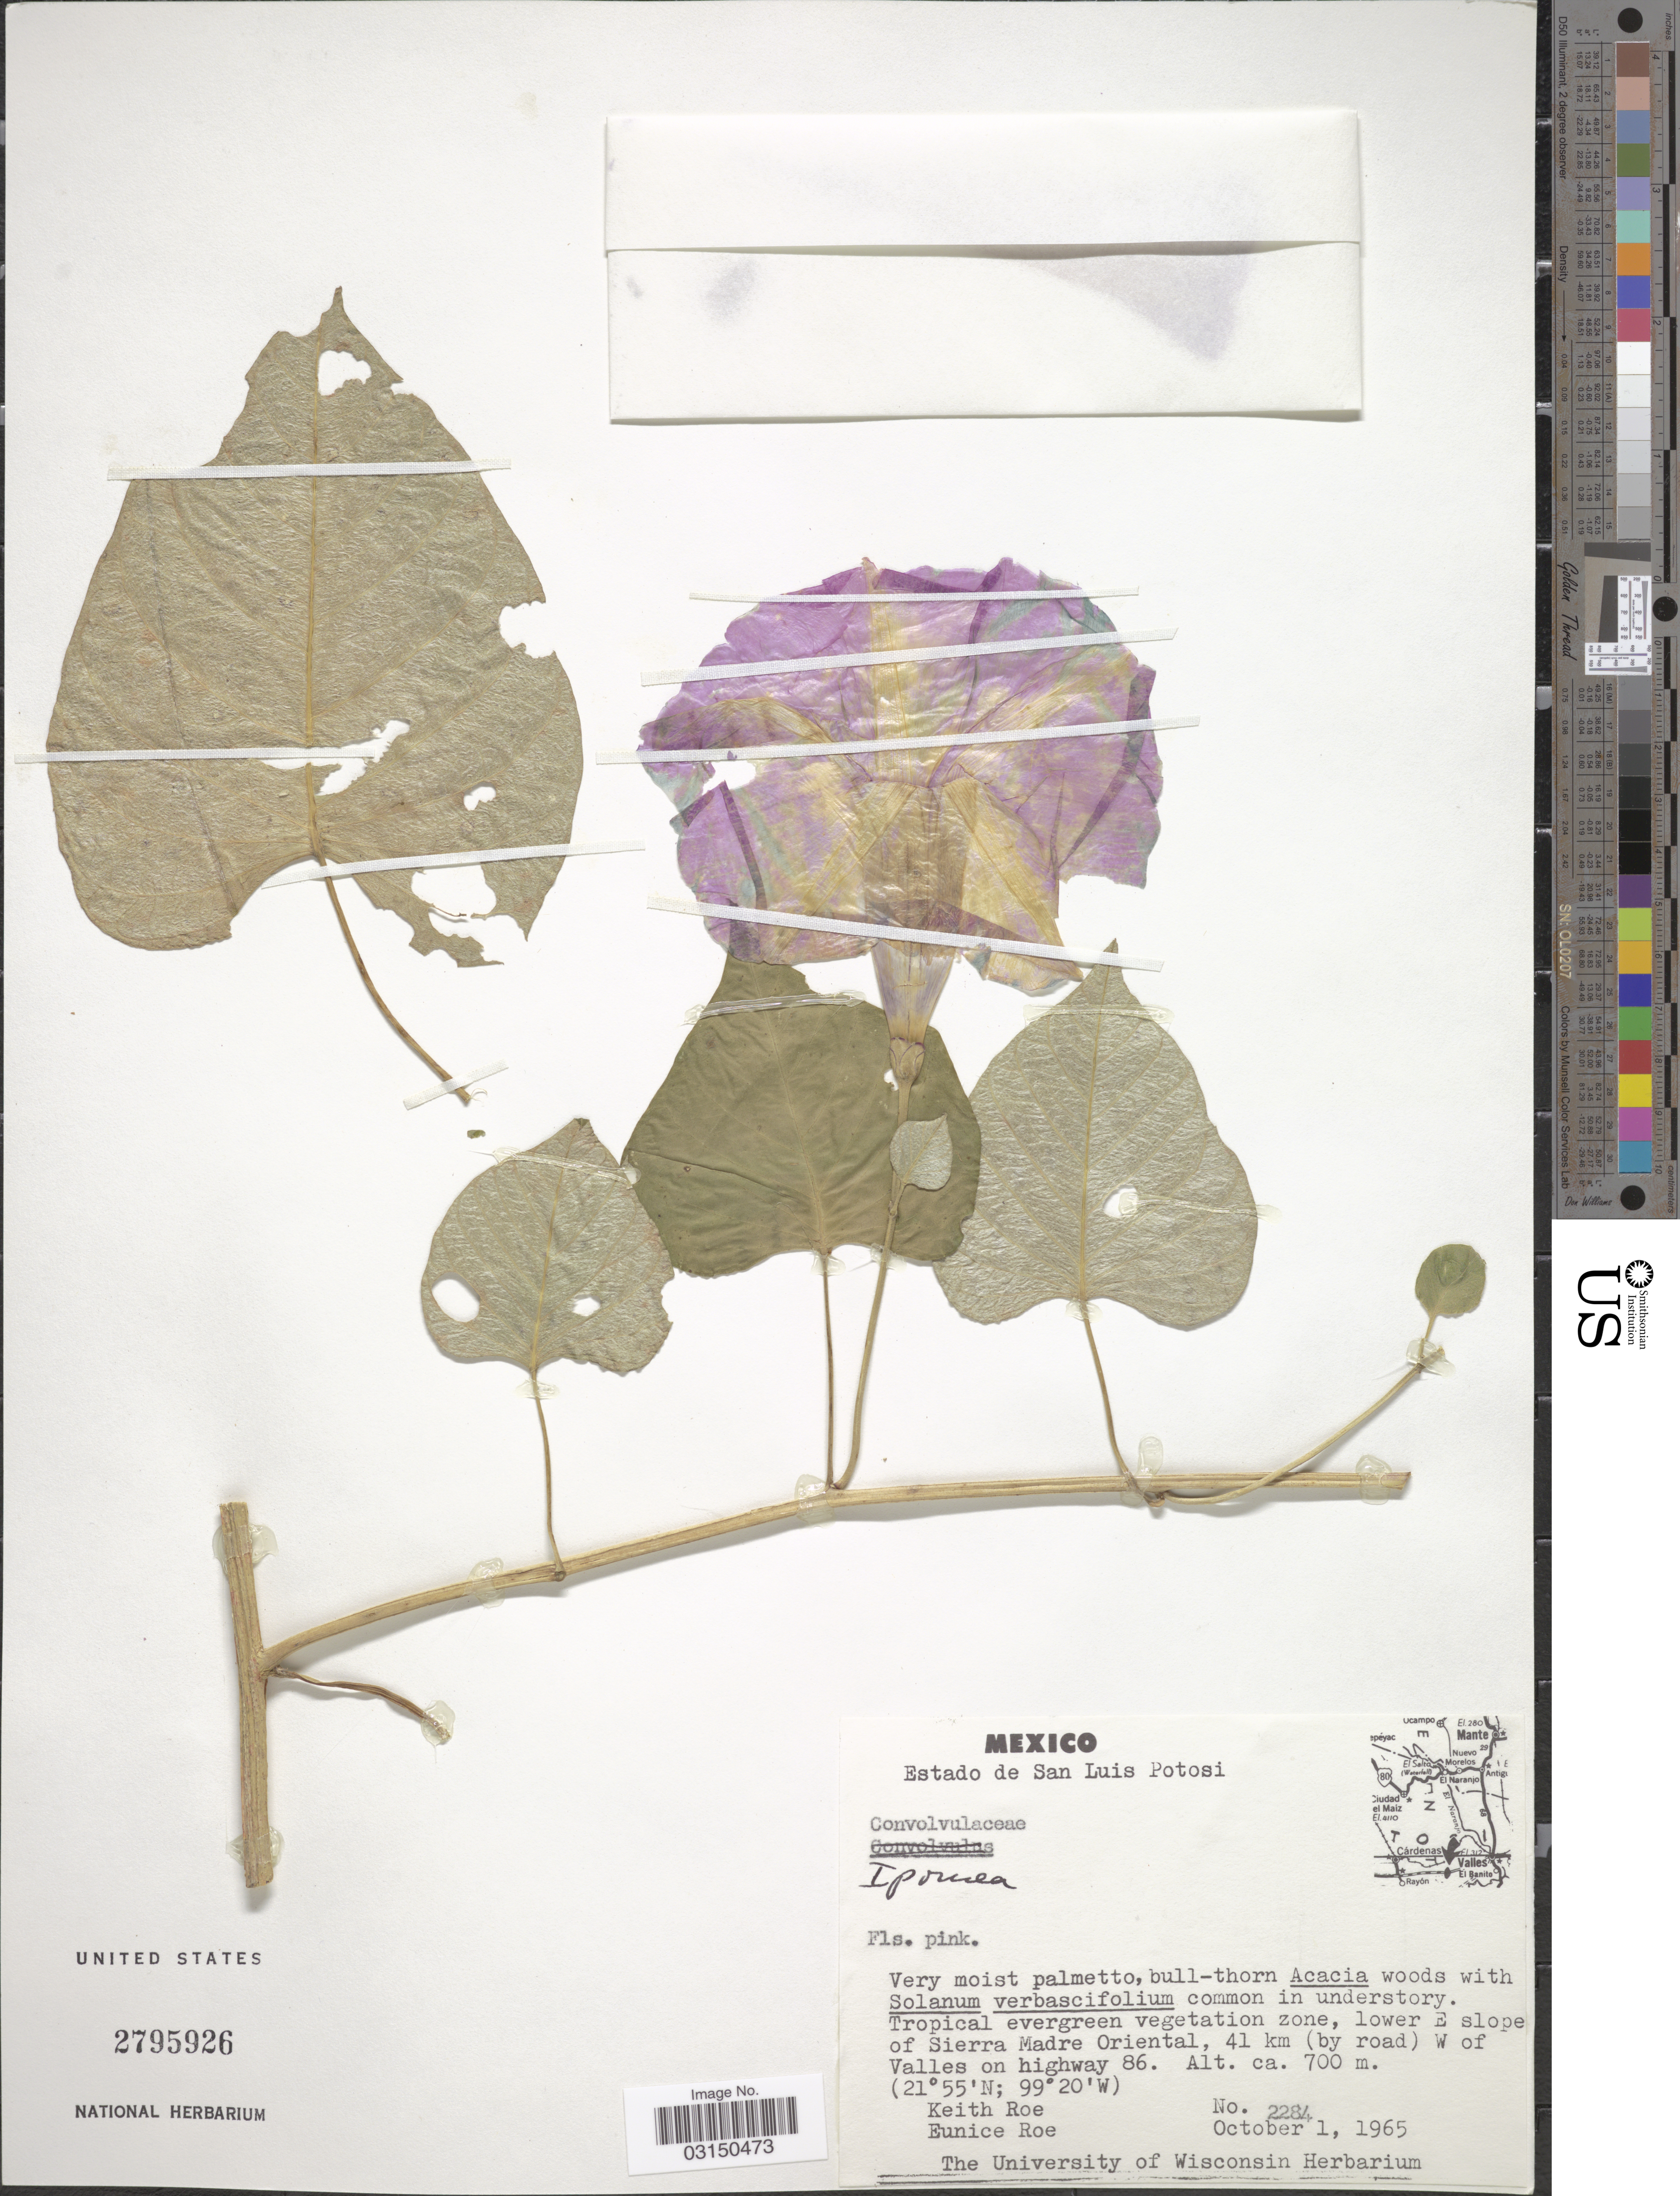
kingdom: Plantae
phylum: Tracheophyta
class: Magnoliopsida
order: Solanales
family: Convolvulaceae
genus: Ipomoea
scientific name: Ipomoea jalapa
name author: (L.) Pursh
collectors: K. E. Roe & E. Roe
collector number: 2284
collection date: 1965-10-01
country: Mexico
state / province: San Luis Potosí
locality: Estado de San Luis Potosi. Lower E slope of Sierra Madre Oriental, 41 km (by road) W of Valles on highway 86.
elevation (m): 700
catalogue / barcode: US 2795926